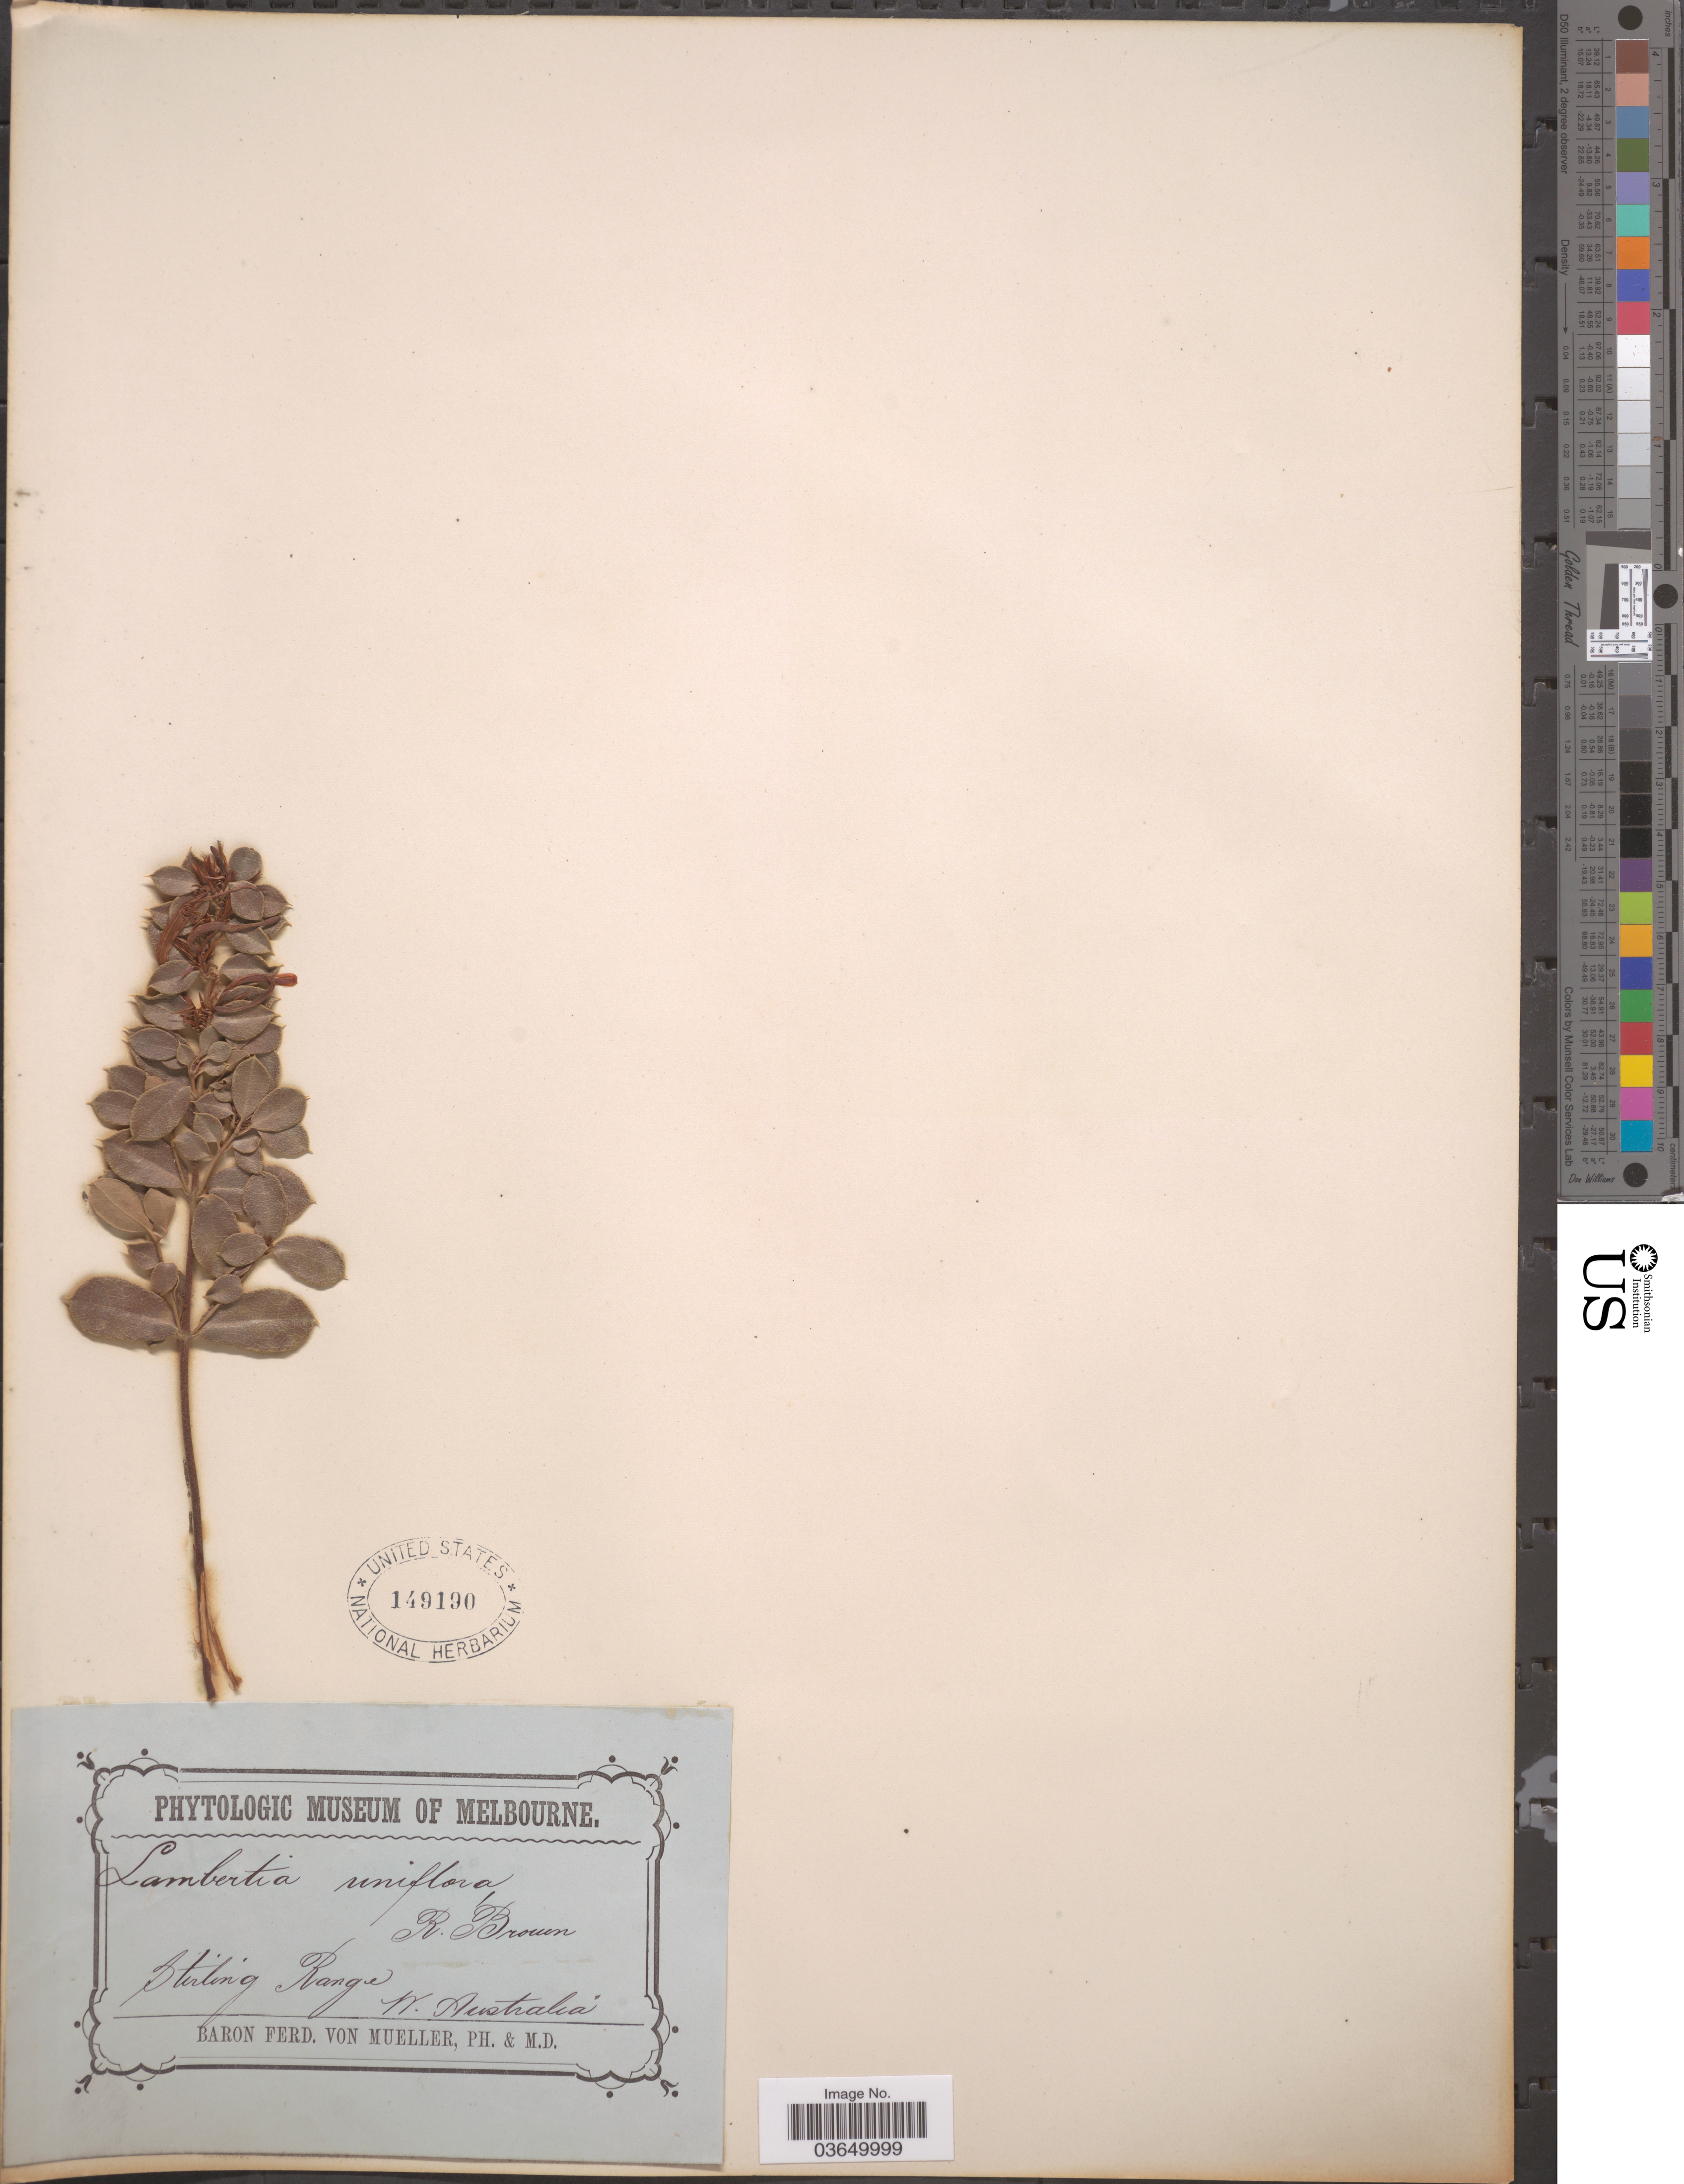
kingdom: Plantae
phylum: Tracheophyta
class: Magnoliopsida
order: Proteales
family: Proteaceae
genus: Lambertia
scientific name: Lambertia uniflora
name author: R. Br.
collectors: F. von Mueller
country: Australia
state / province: Western Australia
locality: Sterling Range. W. Australia.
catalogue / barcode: US 149190